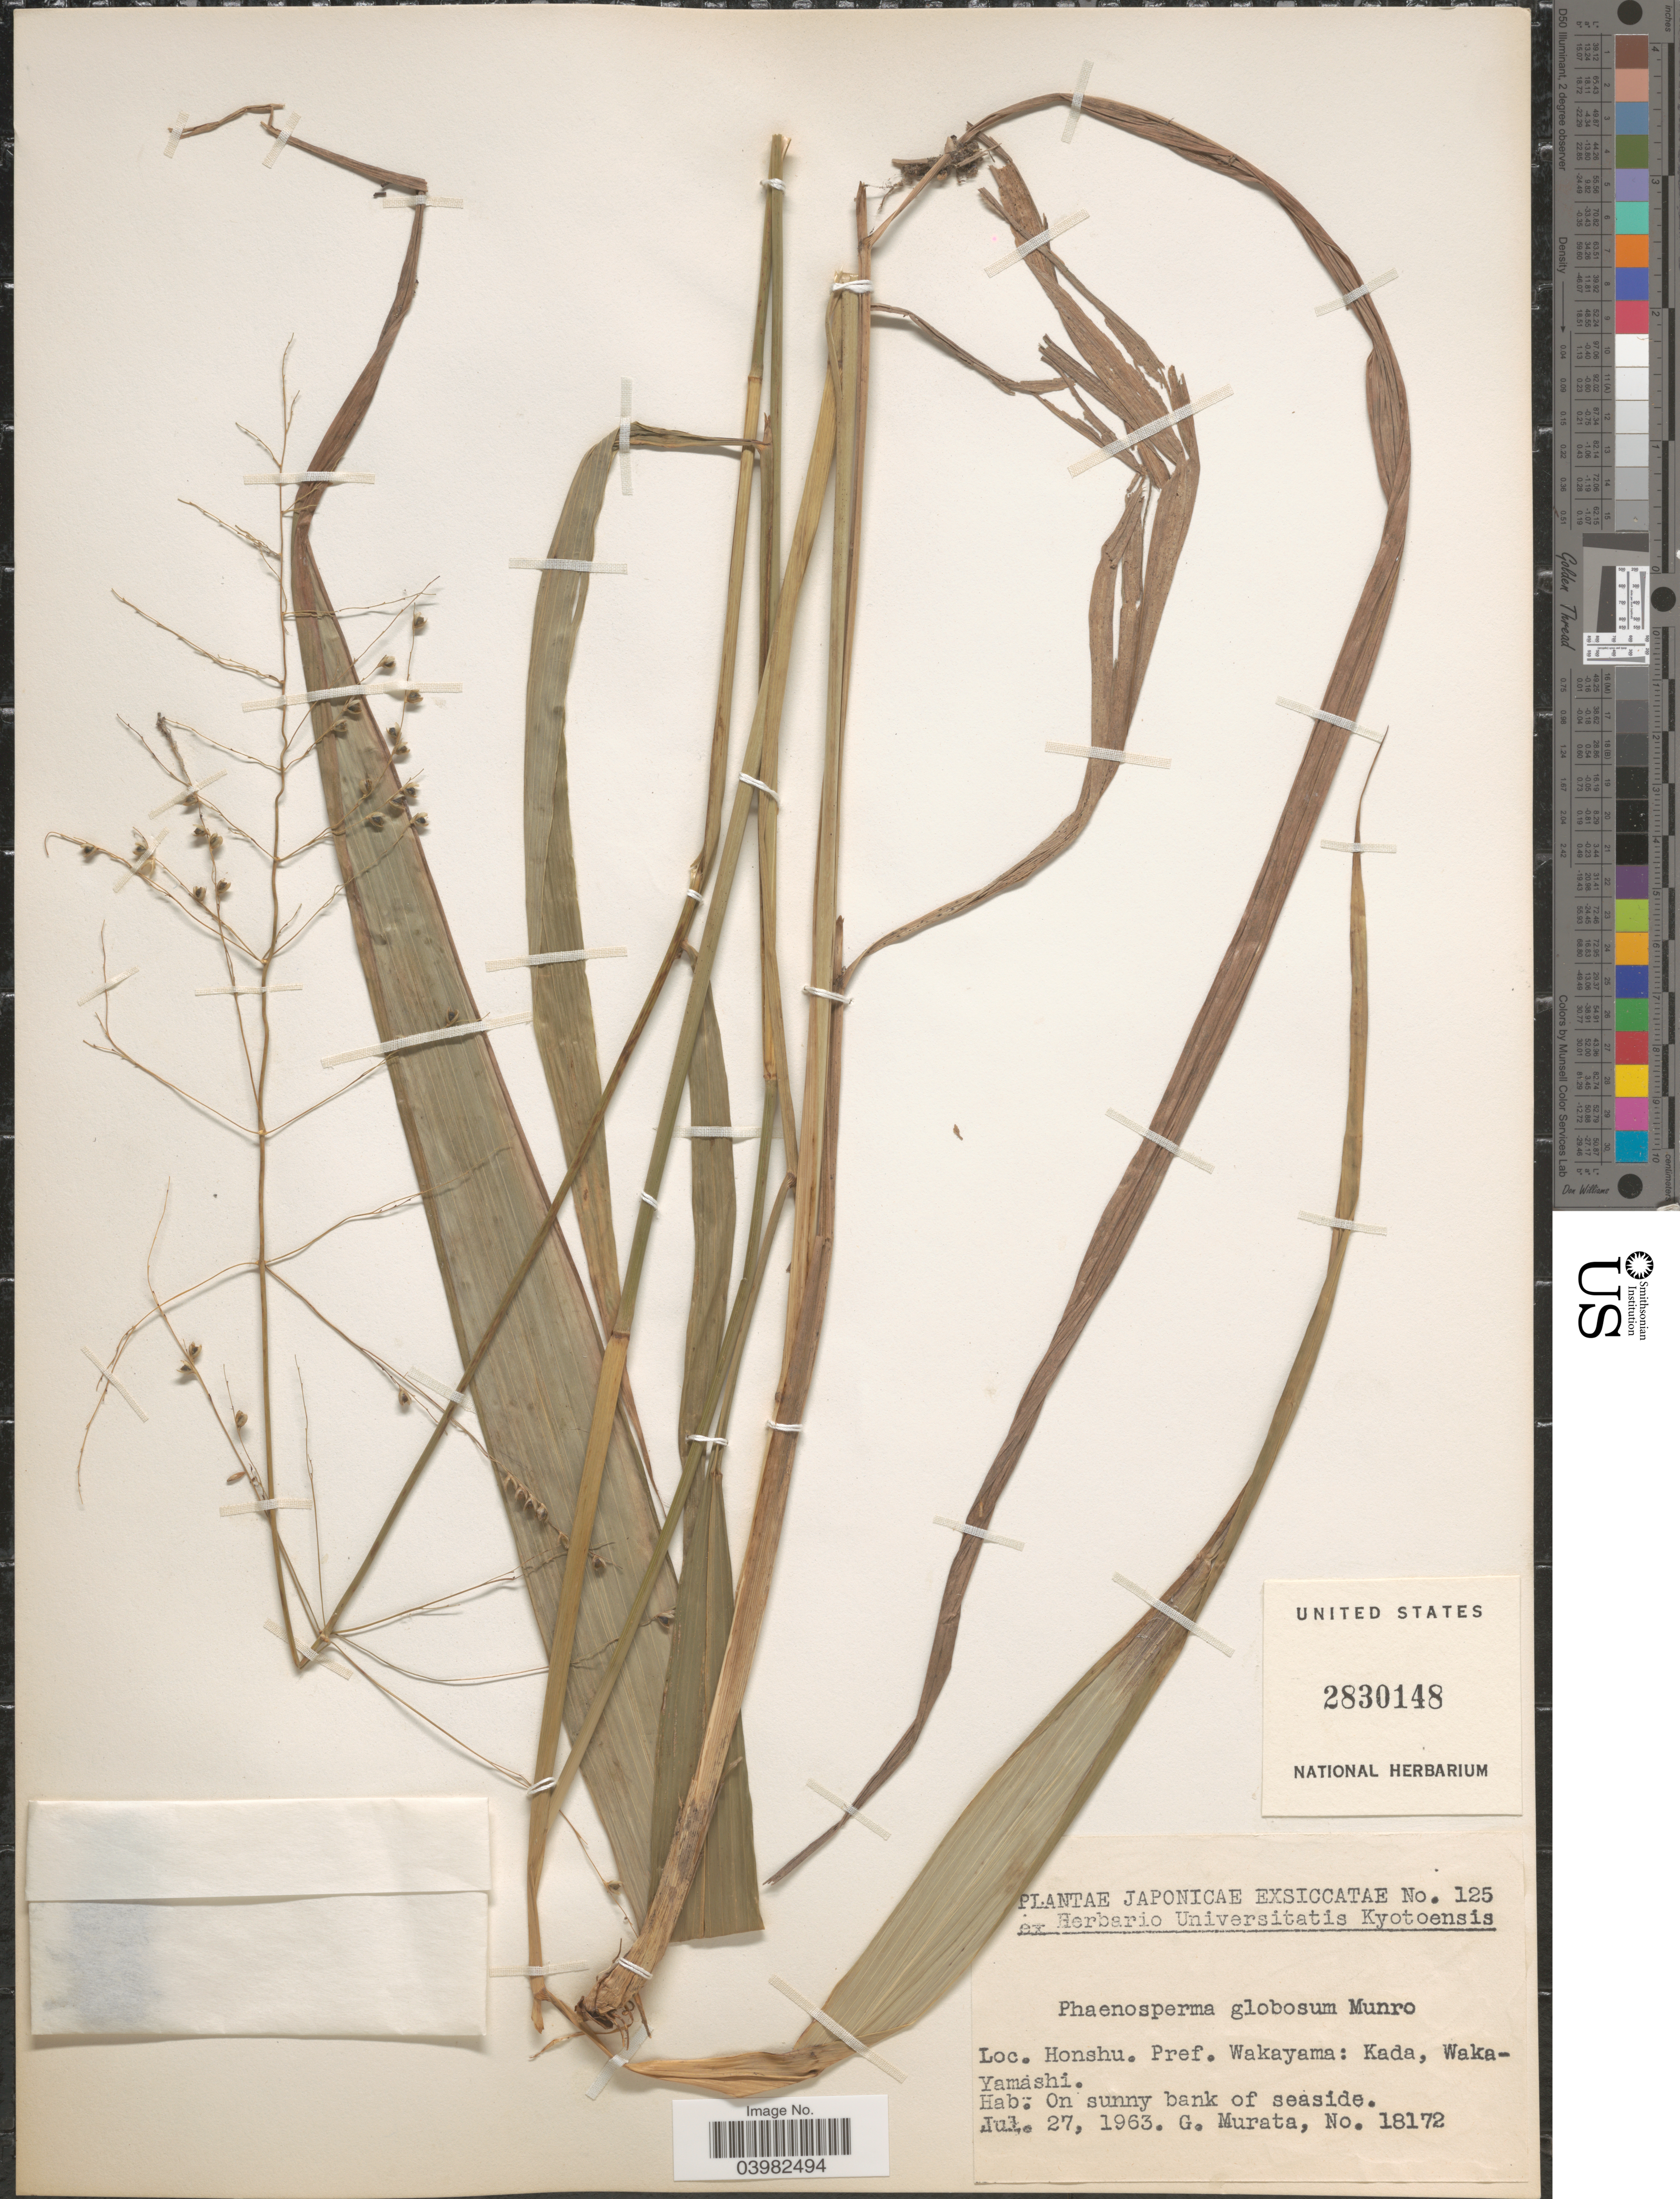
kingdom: Plantae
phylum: Tracheophyta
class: Liliopsida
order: Poales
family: Poaceae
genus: Phaenosperma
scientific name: Phaenosperma globosum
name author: Munro ex Benth.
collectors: G. Murata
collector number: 18172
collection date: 1963-07-27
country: Japan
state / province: Wakayama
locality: Honshu. Pref. Wakayama: Kada, Waka-Yamashi.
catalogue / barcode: US 2830148